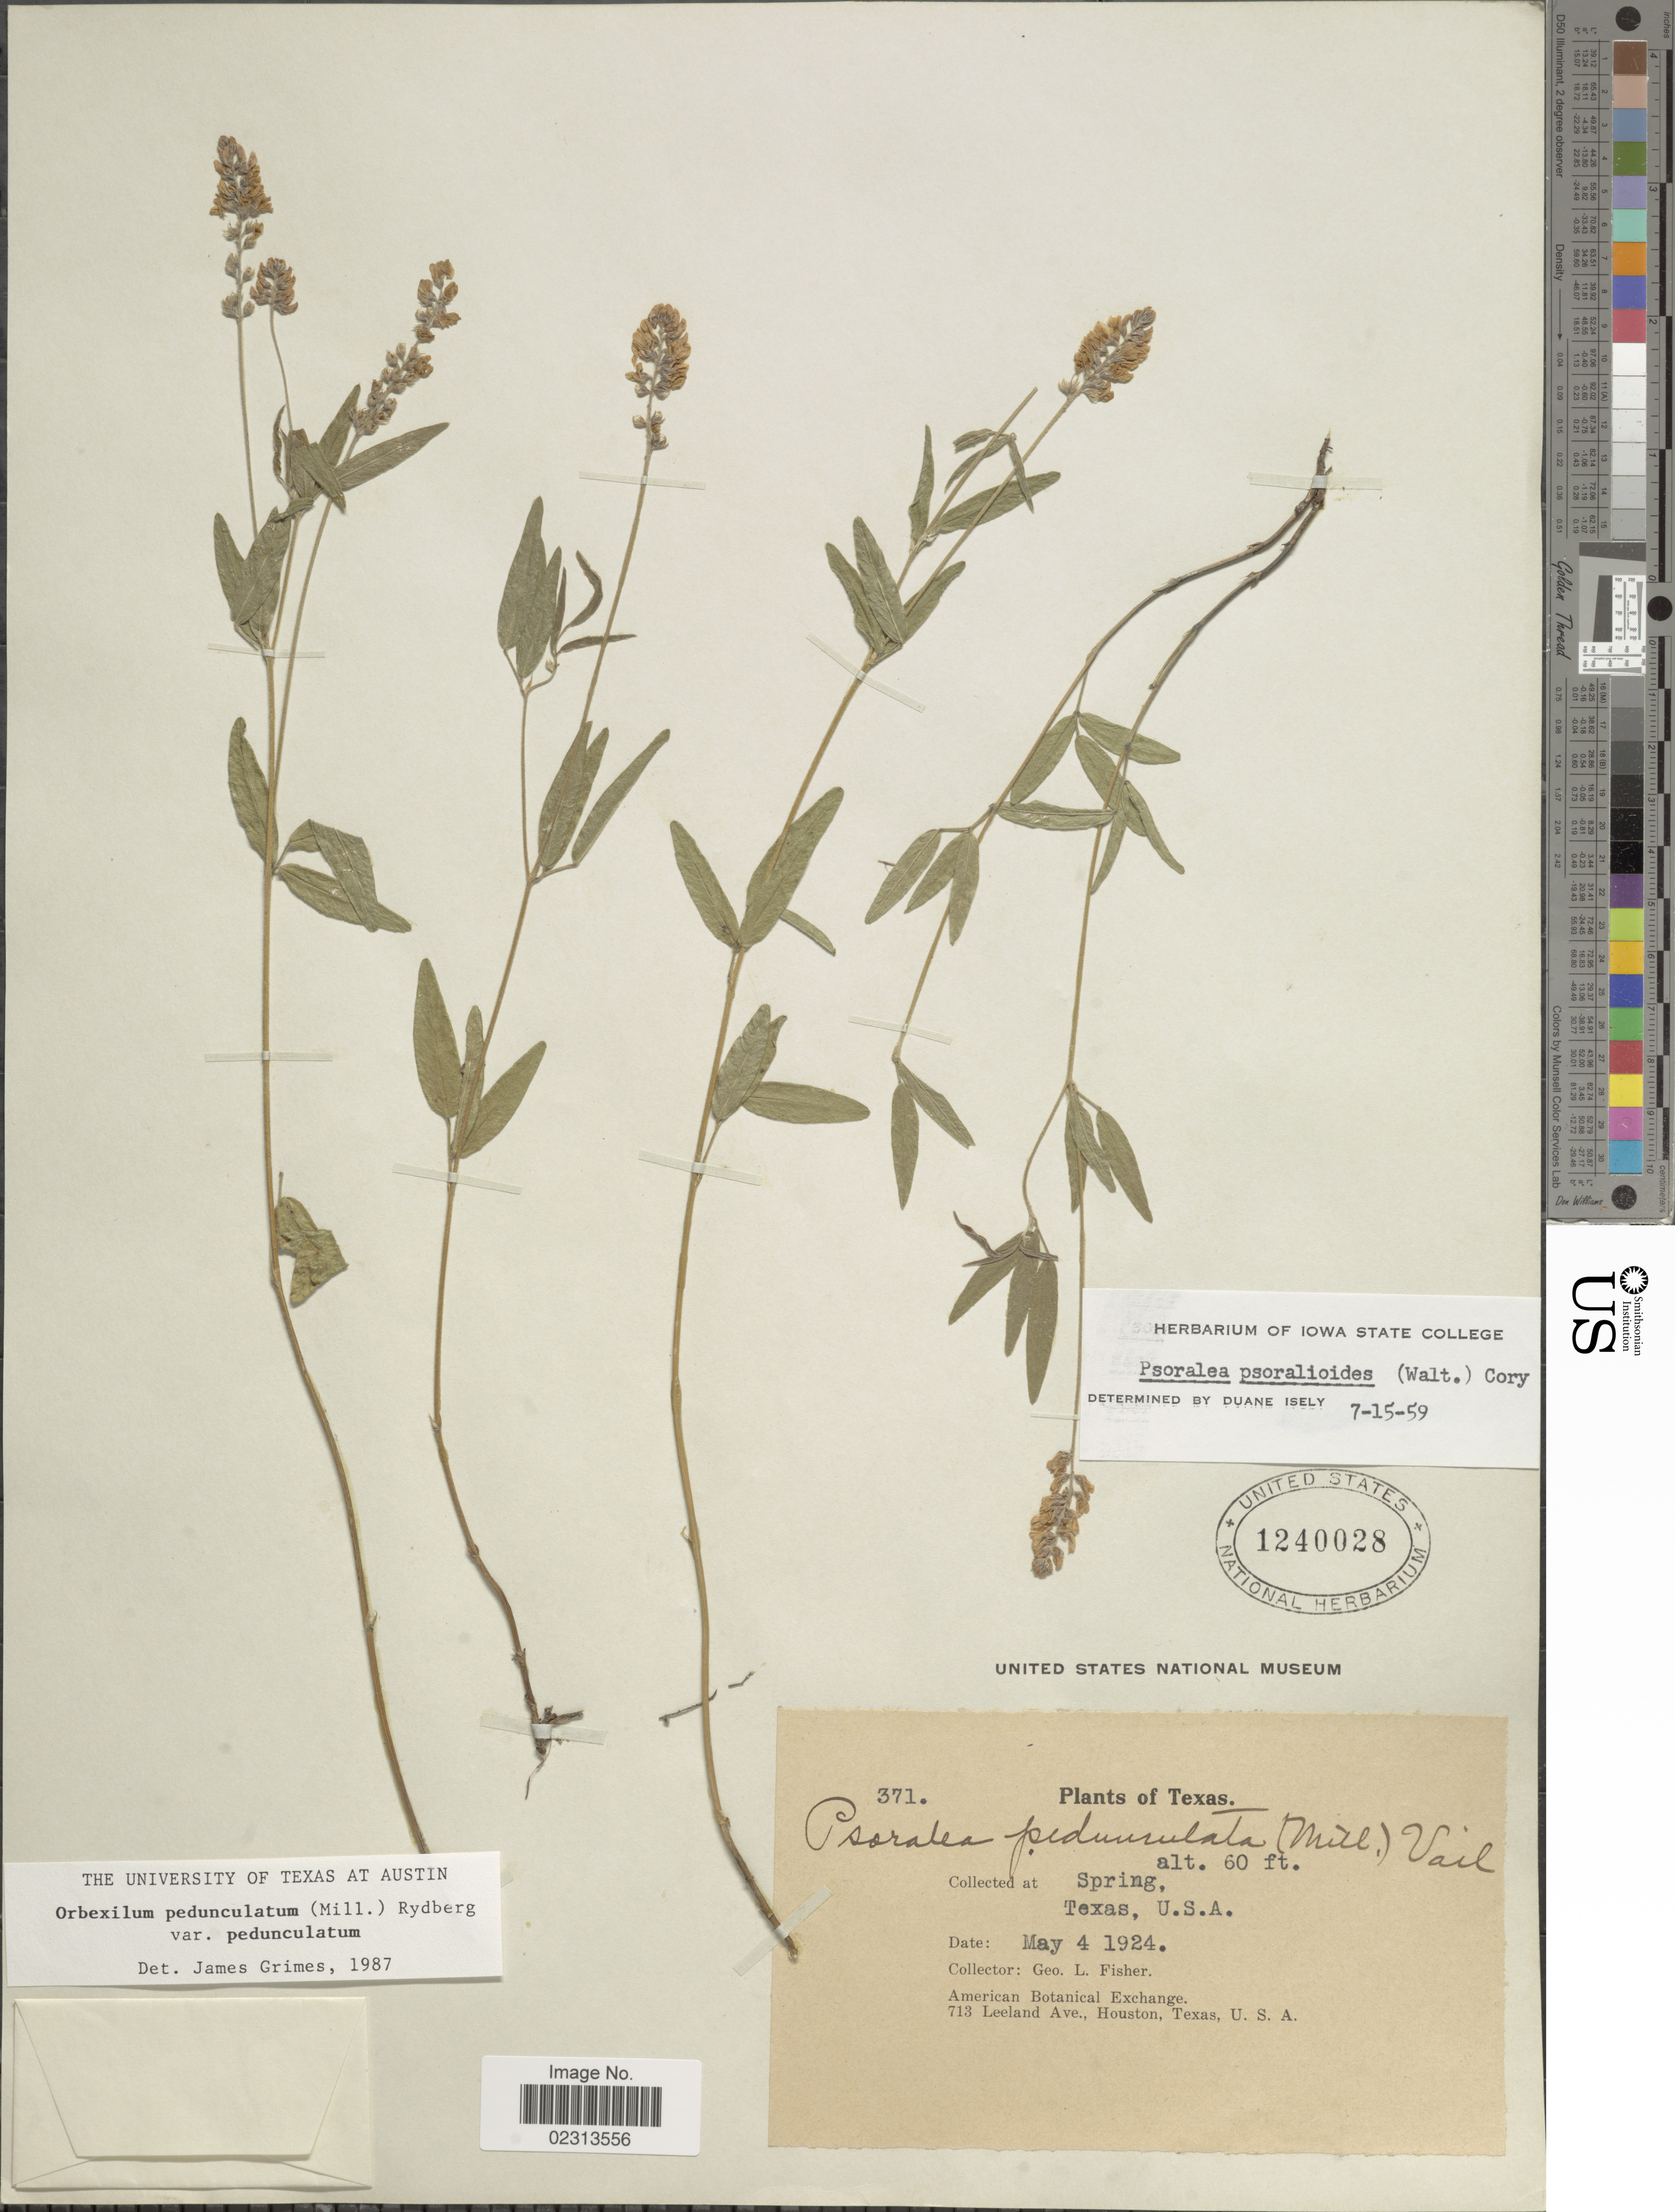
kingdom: Plantae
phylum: Tracheophyta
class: Magnoliopsida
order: Fabales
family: Fabaceae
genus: Orbexilum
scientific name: Orbexilum pedunculatum var. pedunculatum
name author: (Miller) Rydberg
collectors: G. L. Fisher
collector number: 371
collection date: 1924-05-04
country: United States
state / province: Texas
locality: Spring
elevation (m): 18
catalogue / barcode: US 1240028